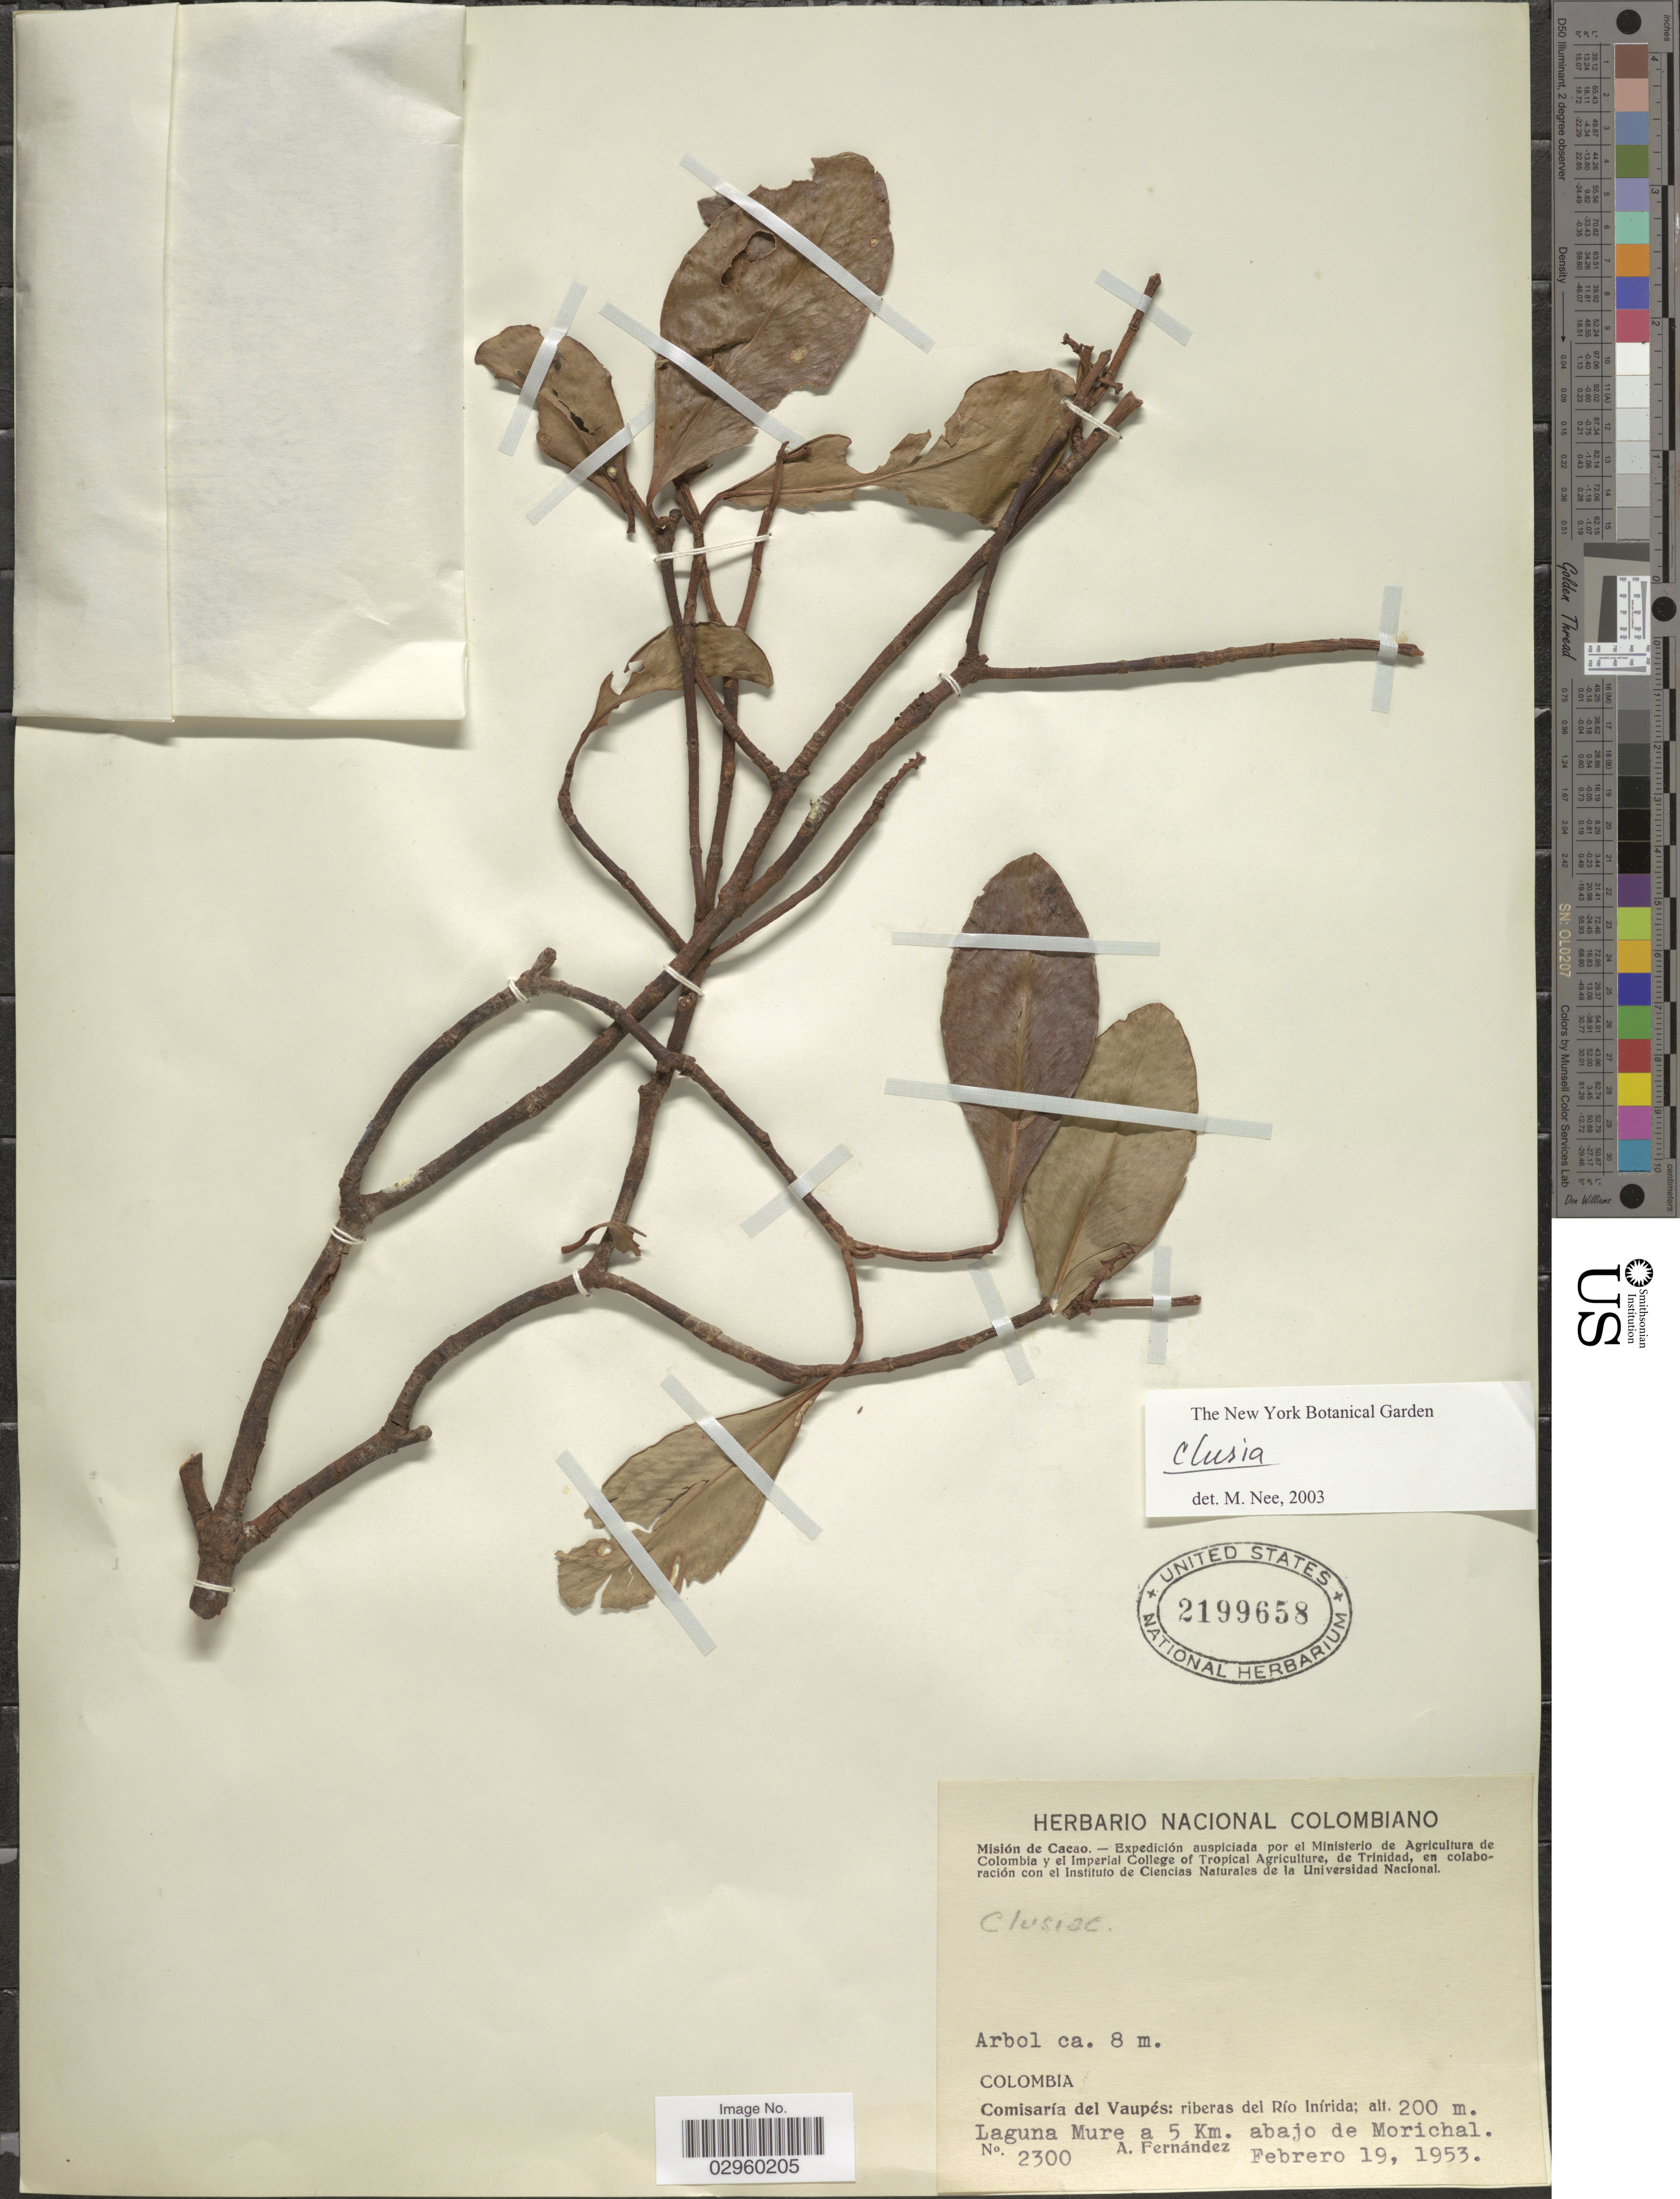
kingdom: Plantae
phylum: Tracheophyta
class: Magnoliopsida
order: Malpighiales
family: Clusiaceae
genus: Clusia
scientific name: Clusia sp.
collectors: A. Fernandez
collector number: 2300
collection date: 1953-02-19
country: Colombia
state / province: Vaupés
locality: Comisaría del Vaupés: riberas del Río Inírida, Laguna Mure a 5 Km. abajo de Morichal.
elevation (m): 200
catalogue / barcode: US 2199658